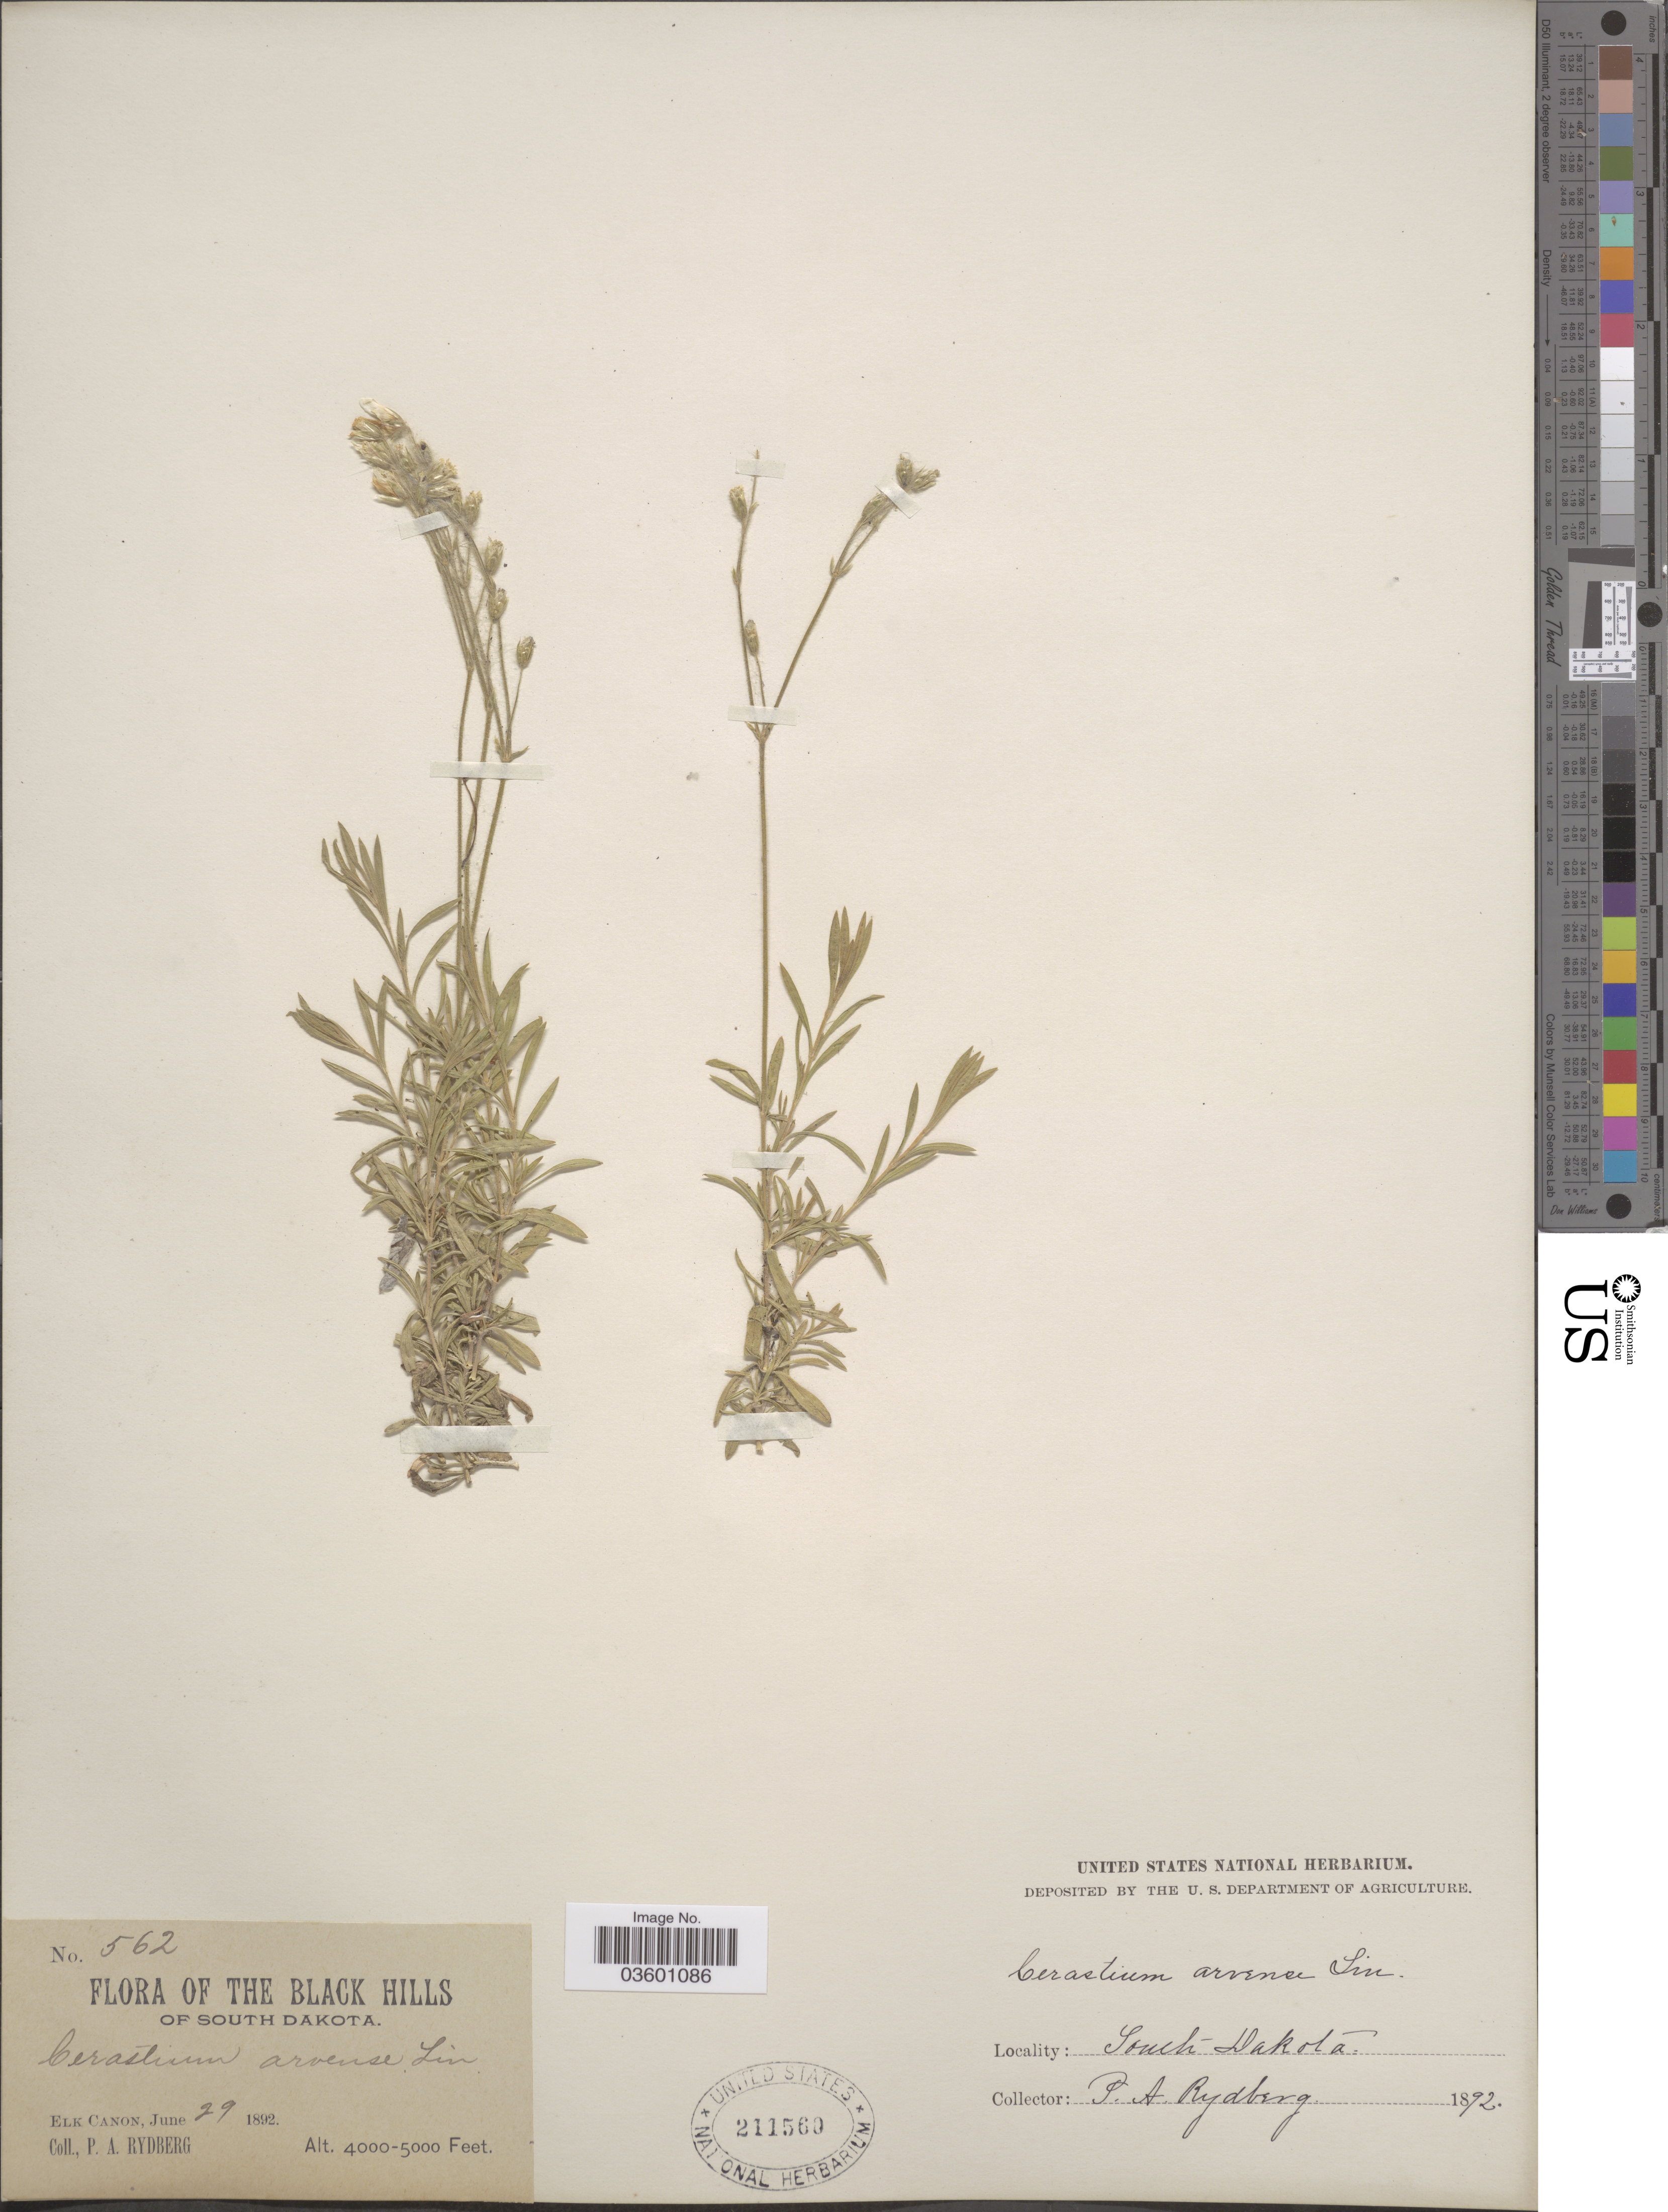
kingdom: Plantae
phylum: Tracheophyta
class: Magnoliopsida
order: Caryophyllales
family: Caryophyllaceae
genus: Cerastium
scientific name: Cerastium arvense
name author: L.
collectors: P. A. Rydberg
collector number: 562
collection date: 1892-06-29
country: United States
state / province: South Dakota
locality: The Black Hills of South Dakota. Elk Canon.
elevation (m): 1219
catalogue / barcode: US 211560